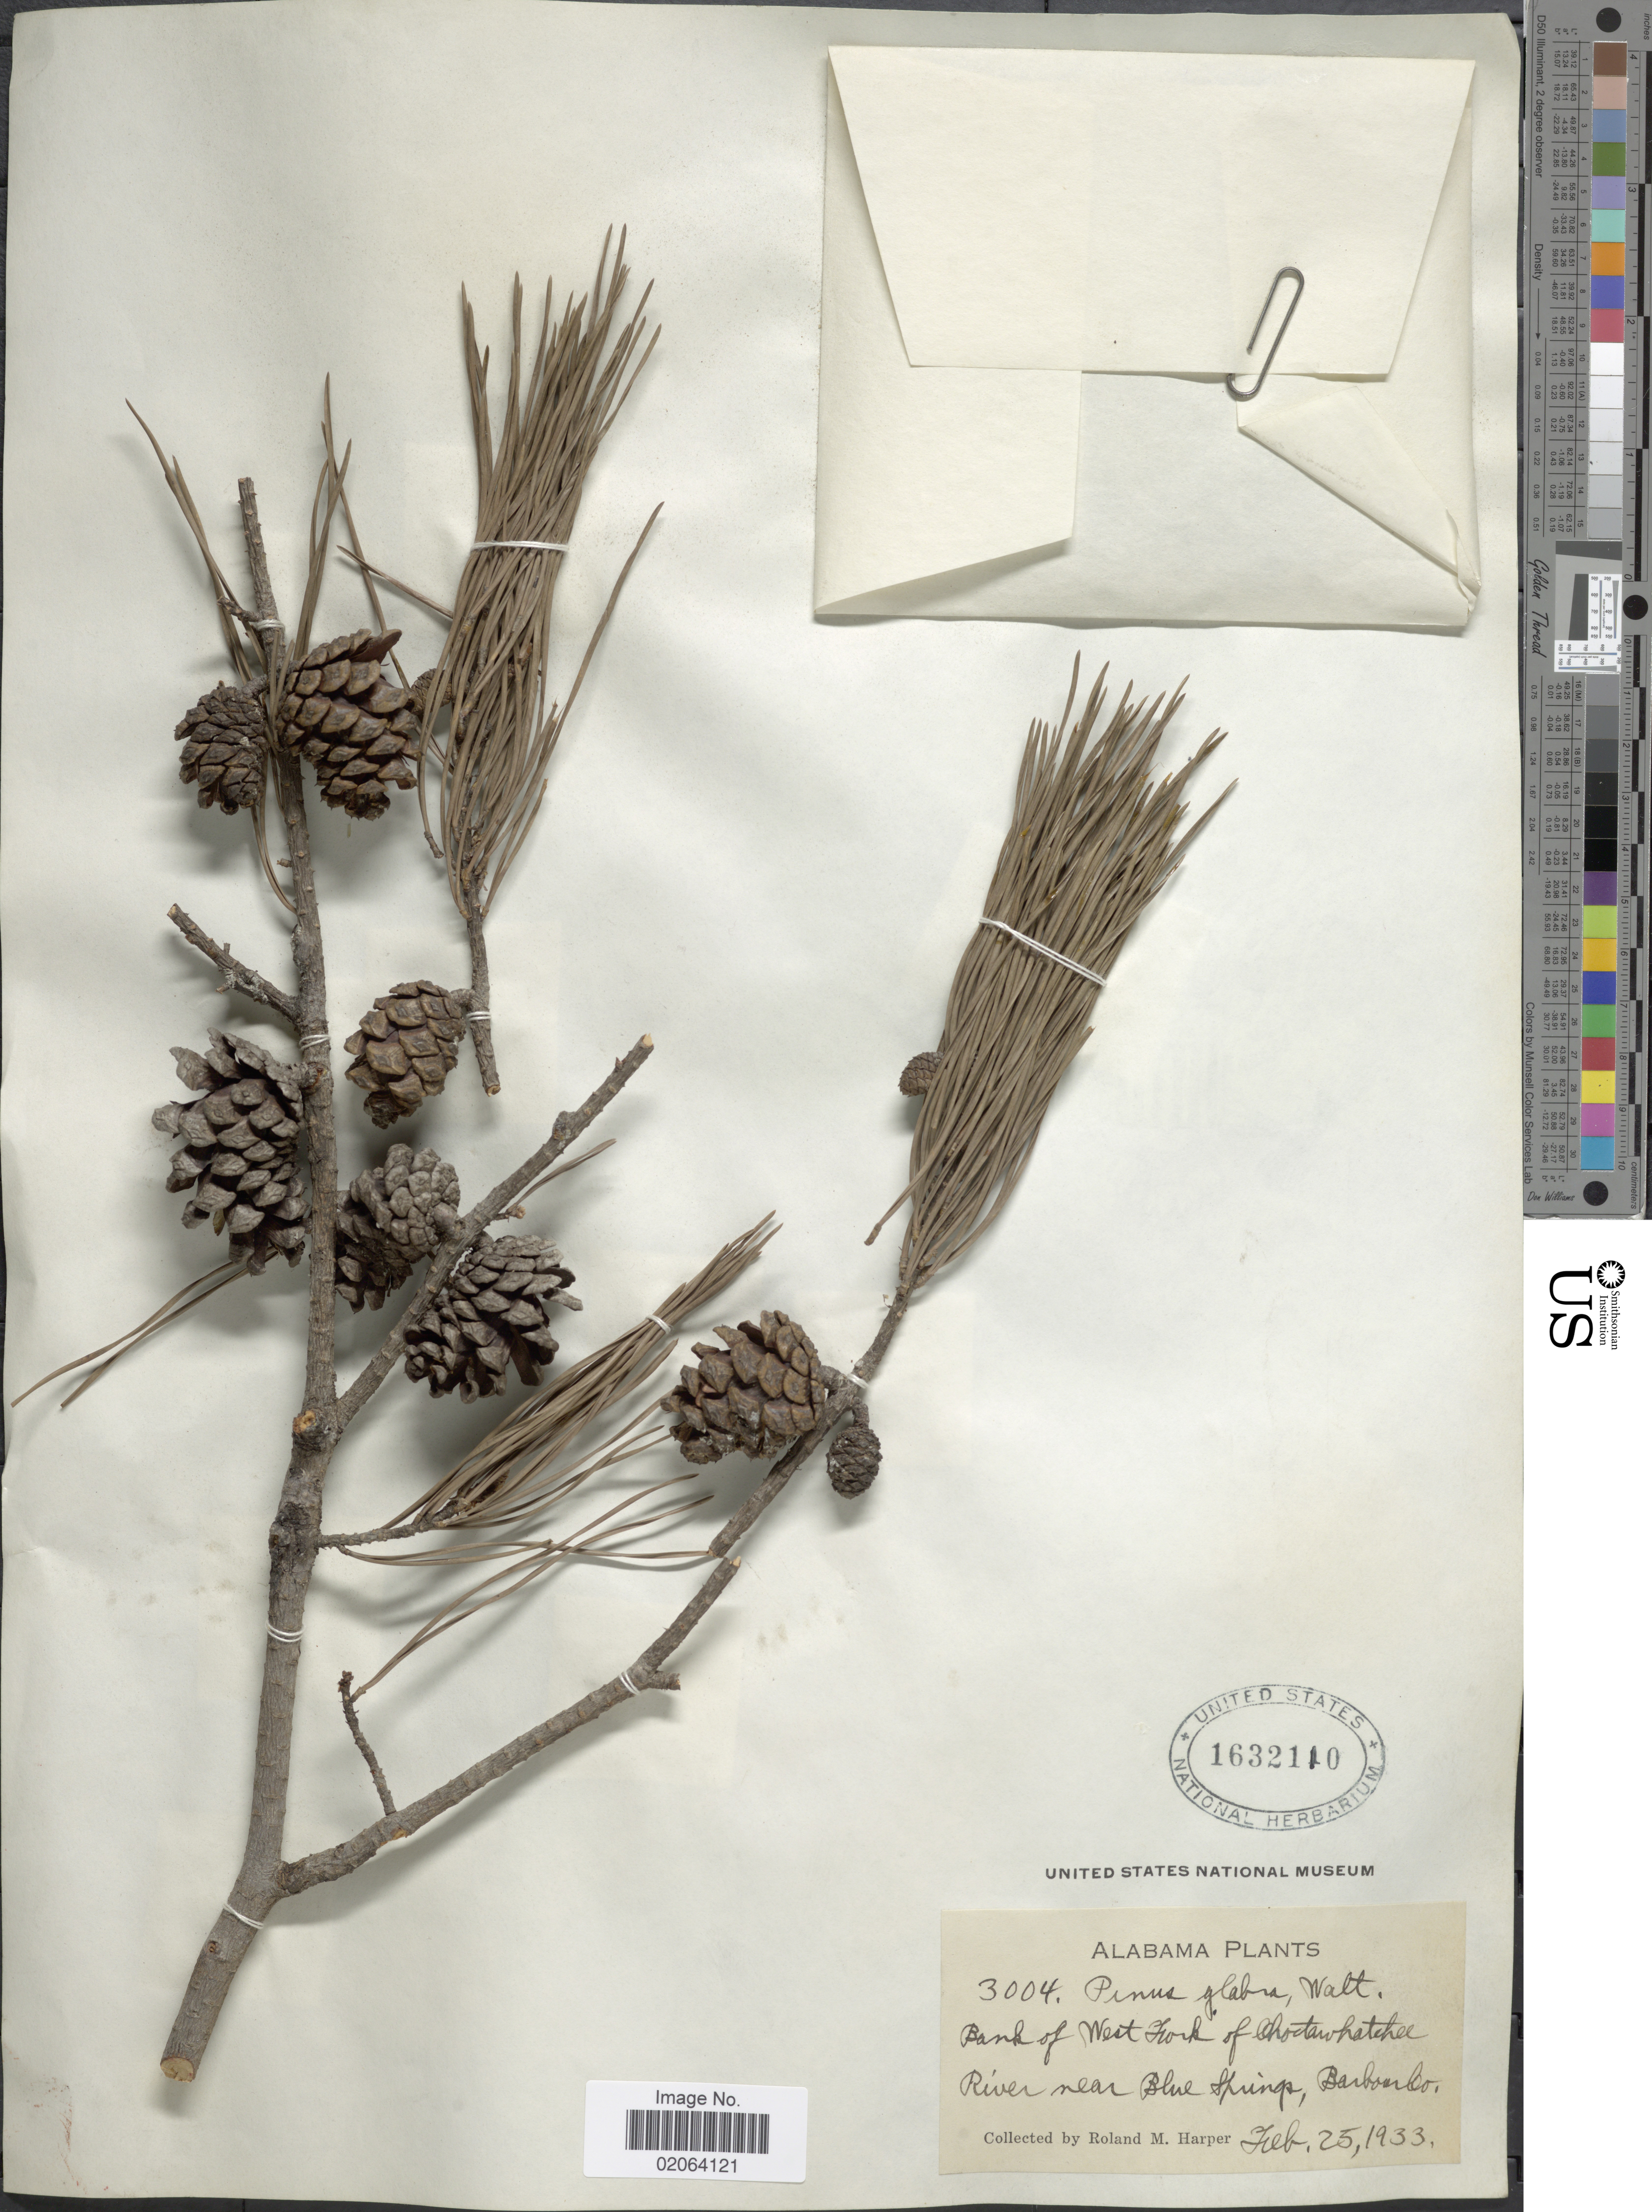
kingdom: Plantae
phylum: Tracheophyta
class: Pinopsida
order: Pinales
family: Pinaceae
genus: Pinus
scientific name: Pinus glabra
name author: Walter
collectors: R. M. Harper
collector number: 3004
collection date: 1933-02-25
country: United States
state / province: Alabama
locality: West Fork of Choctawhatchee River near Blue Springs, Barbour Co.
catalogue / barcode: US 1632110